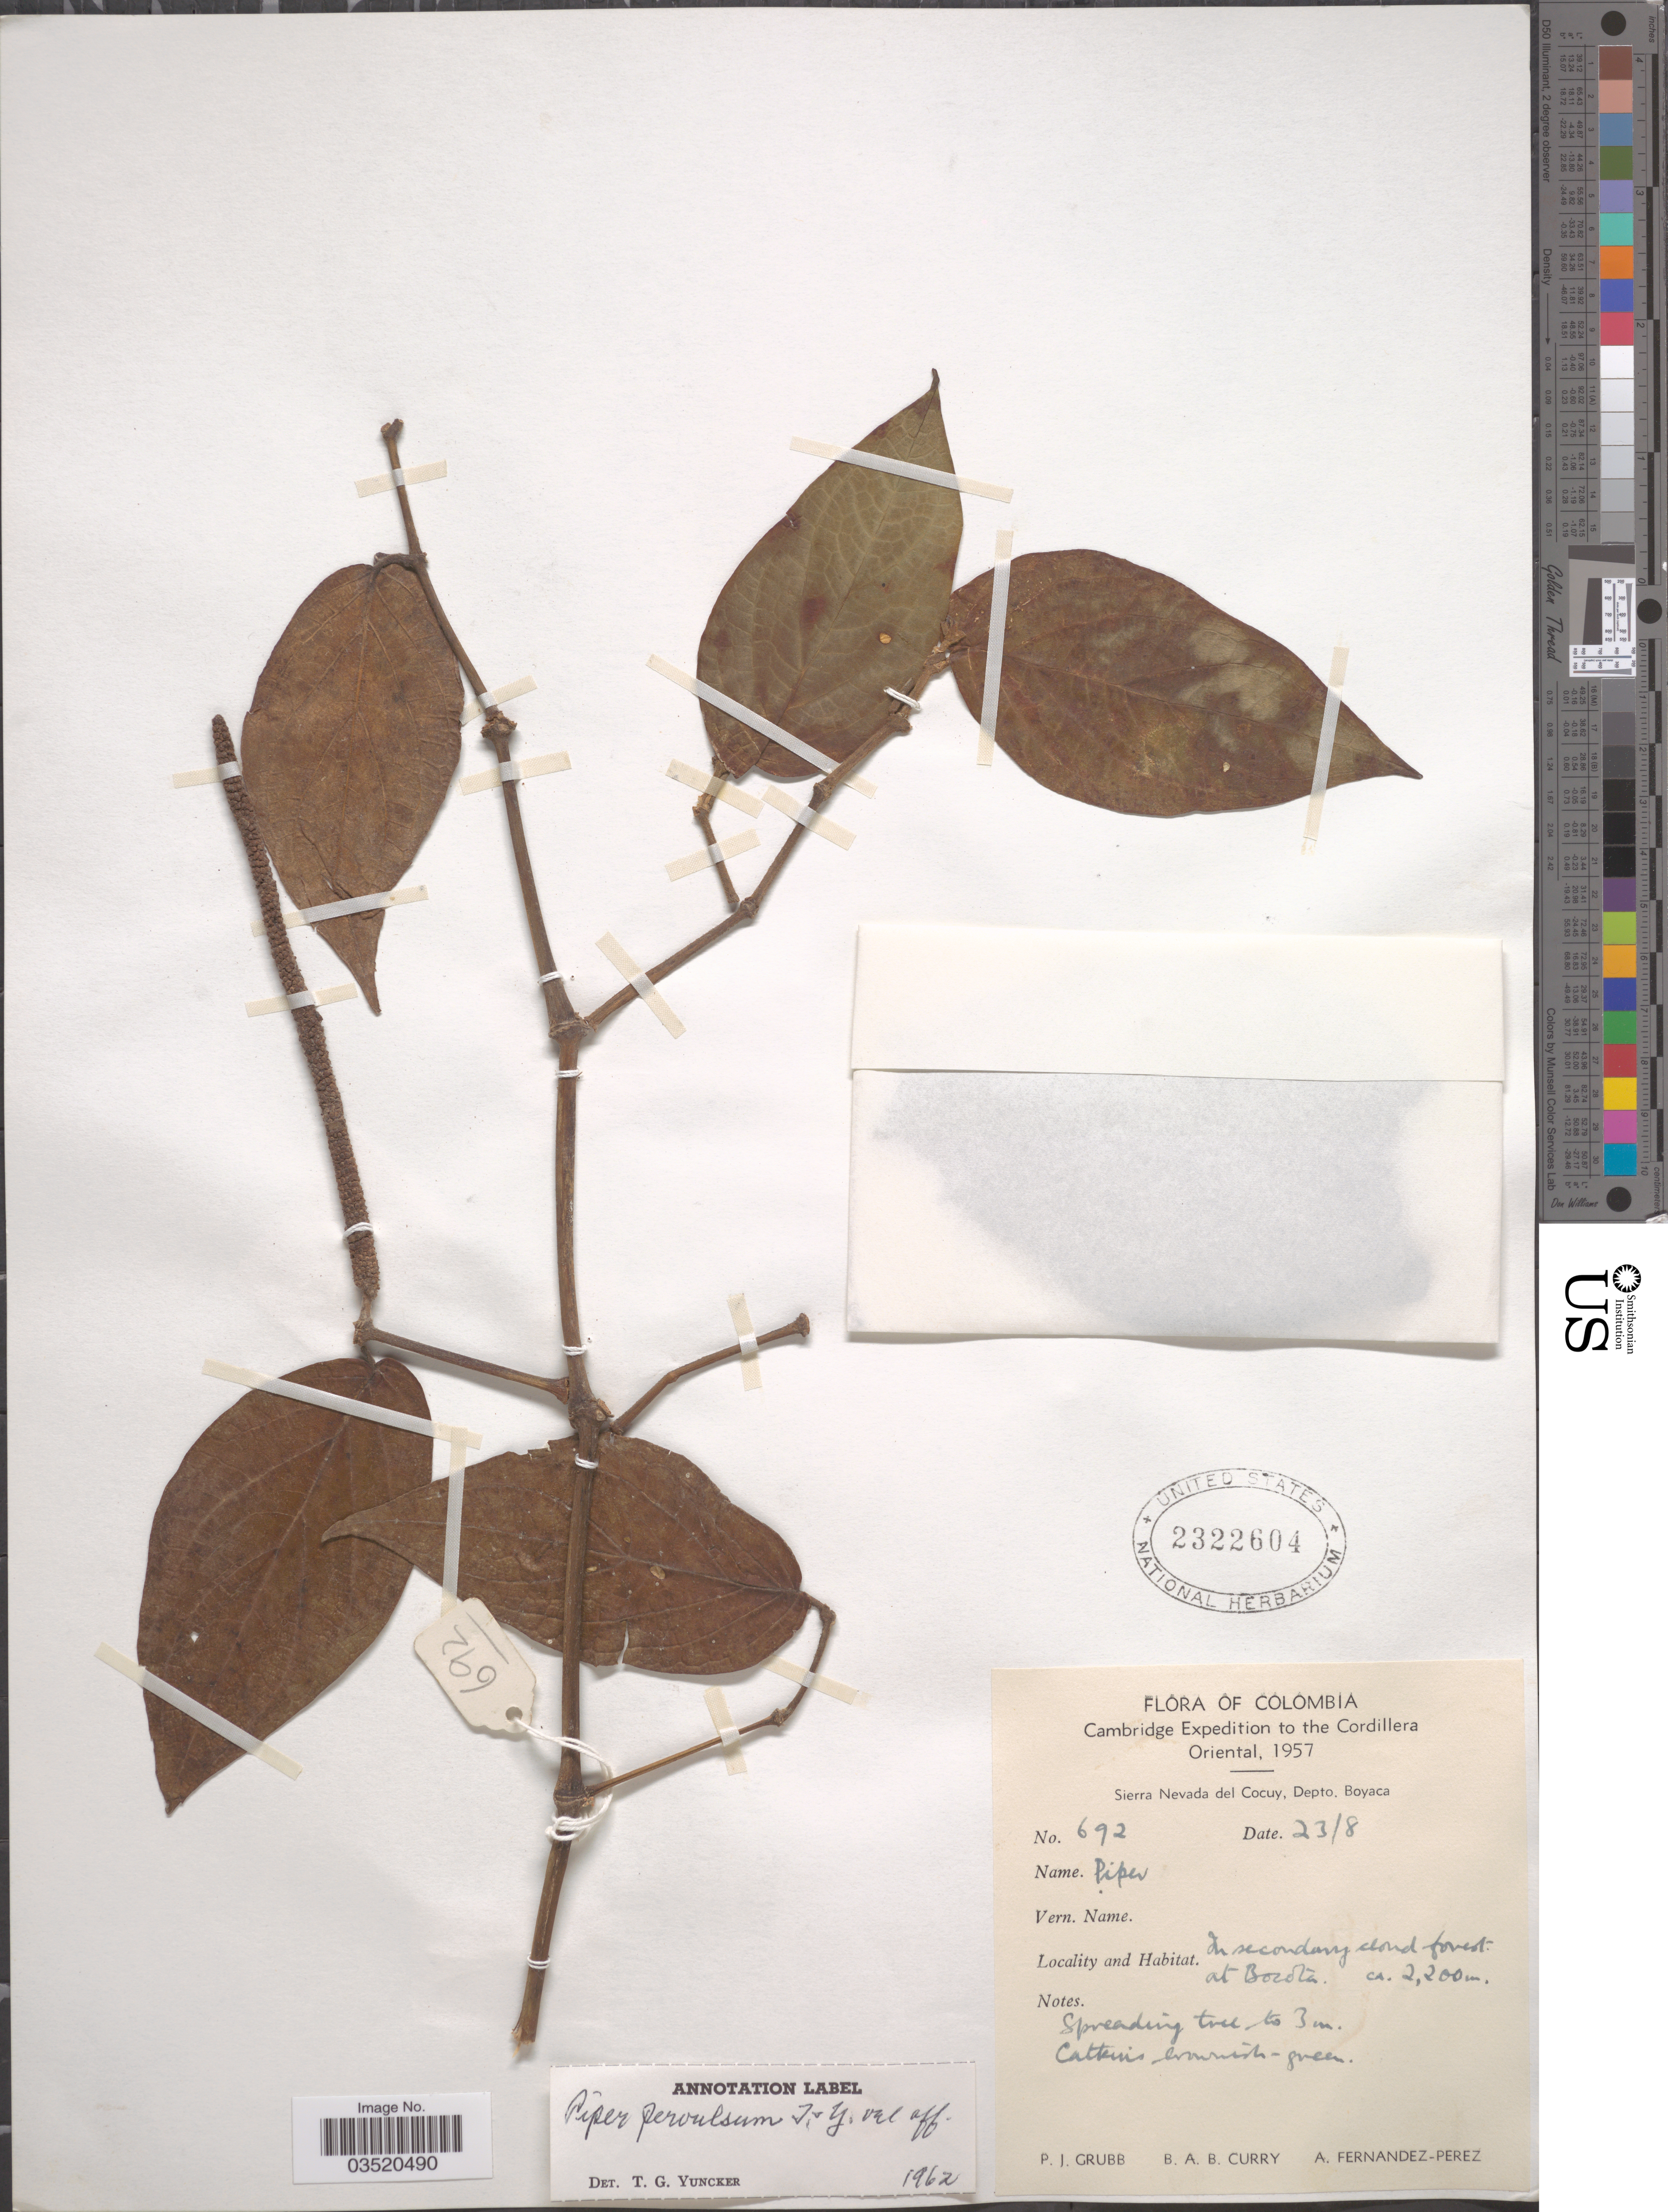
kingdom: Plantae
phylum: Tracheophyta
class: Magnoliopsida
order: Piperales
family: Piperaceae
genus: Piper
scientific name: Piper pervulsum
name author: Trel. & Yunck.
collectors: P. J. Grubb, B. A. B. Curry & A. Fernández-Pérez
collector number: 692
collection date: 1957-08-23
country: Colombia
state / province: Boyacá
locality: The Cordillera Oriental. Sierra Nevada del Cocuy, Depto. Boyaca. In secondary forest at Bocota.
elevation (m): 2200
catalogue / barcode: US 2322604